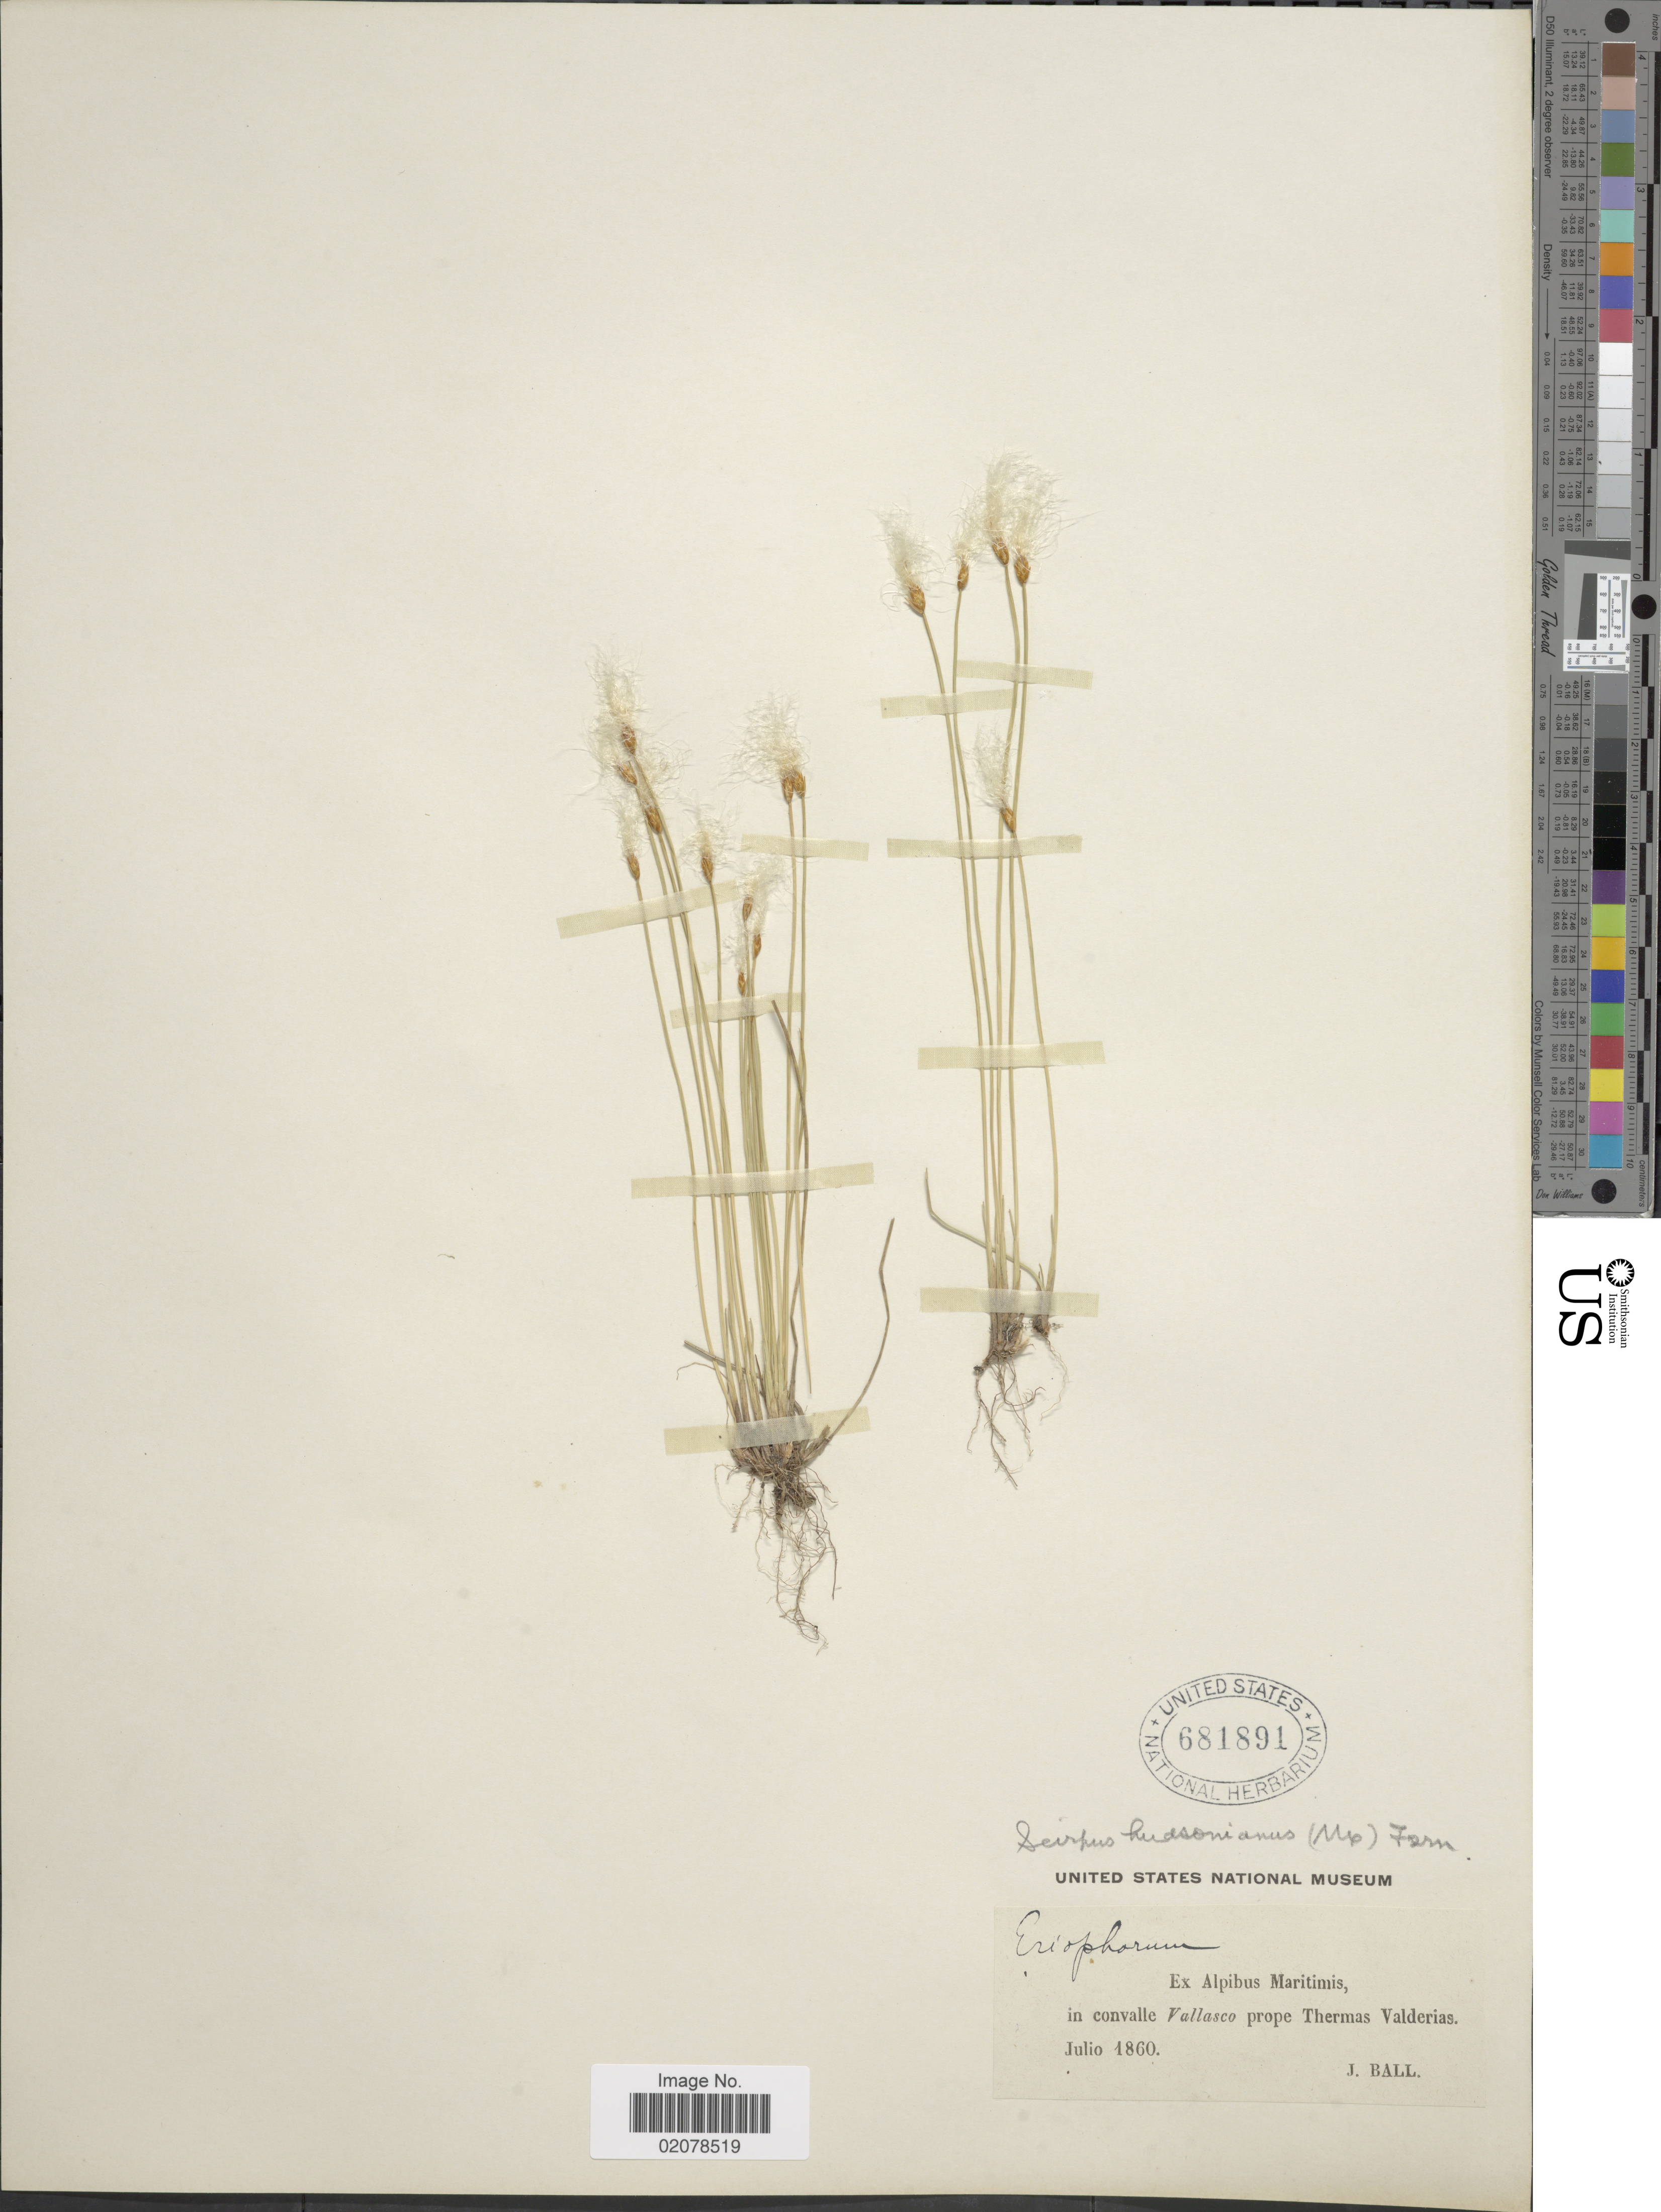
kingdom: Plantae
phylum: Tracheophyta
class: Liliopsida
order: Poales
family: Cyperaceae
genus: Trichophorum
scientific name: Trichophorum alpinum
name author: (L.) Pers.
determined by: Strong, M. T., (US), Smithsonian Institution - National Museum of Natural History (UNITED STATES)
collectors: J. Ball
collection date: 1860-07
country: Spain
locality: In convalle Vallasco prope Thermas Valderias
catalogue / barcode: US 681891